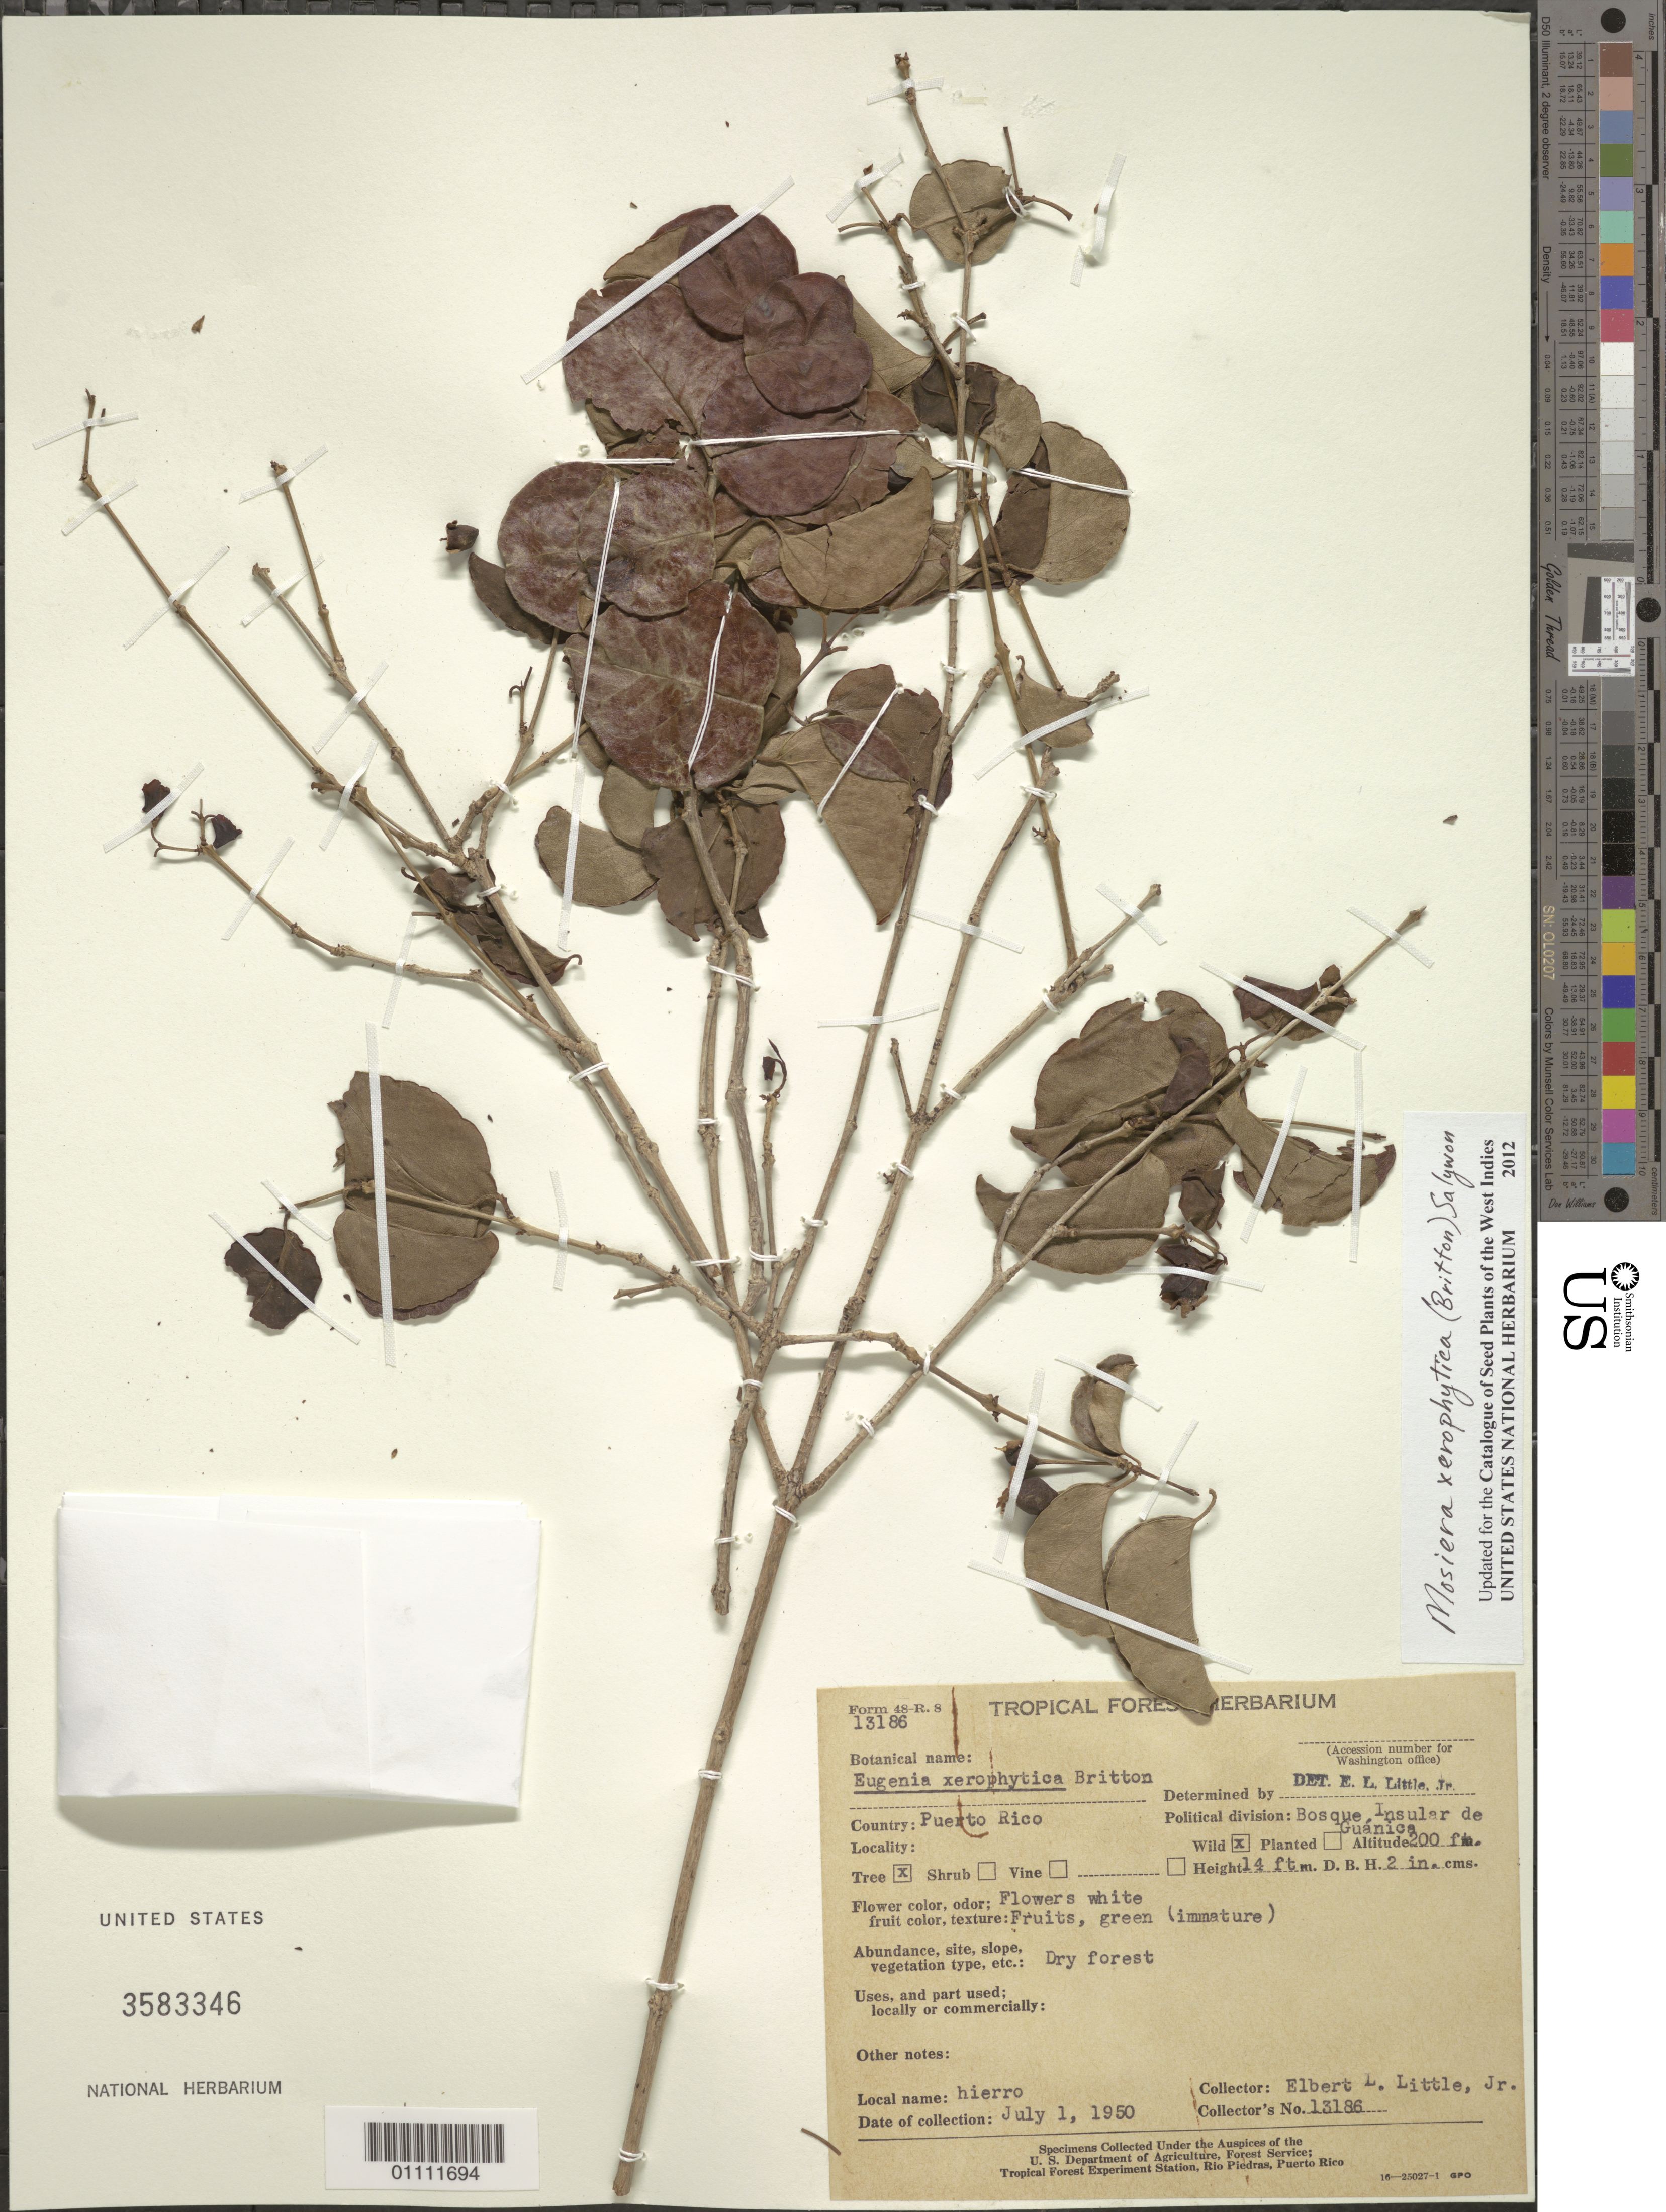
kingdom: Plantae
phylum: Tracheophyta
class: Magnoliopsida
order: Myrtales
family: Myrtaceae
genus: Mosiera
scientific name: Mosiera xerophytica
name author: (Britton) Salywon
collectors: E. L. Little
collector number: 13186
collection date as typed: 01 Jul 1950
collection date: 1950-07-01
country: Puerto Rico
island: Puerto Rico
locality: Bosque Insular de Guánica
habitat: Dry forest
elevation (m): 61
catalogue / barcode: US 3583346